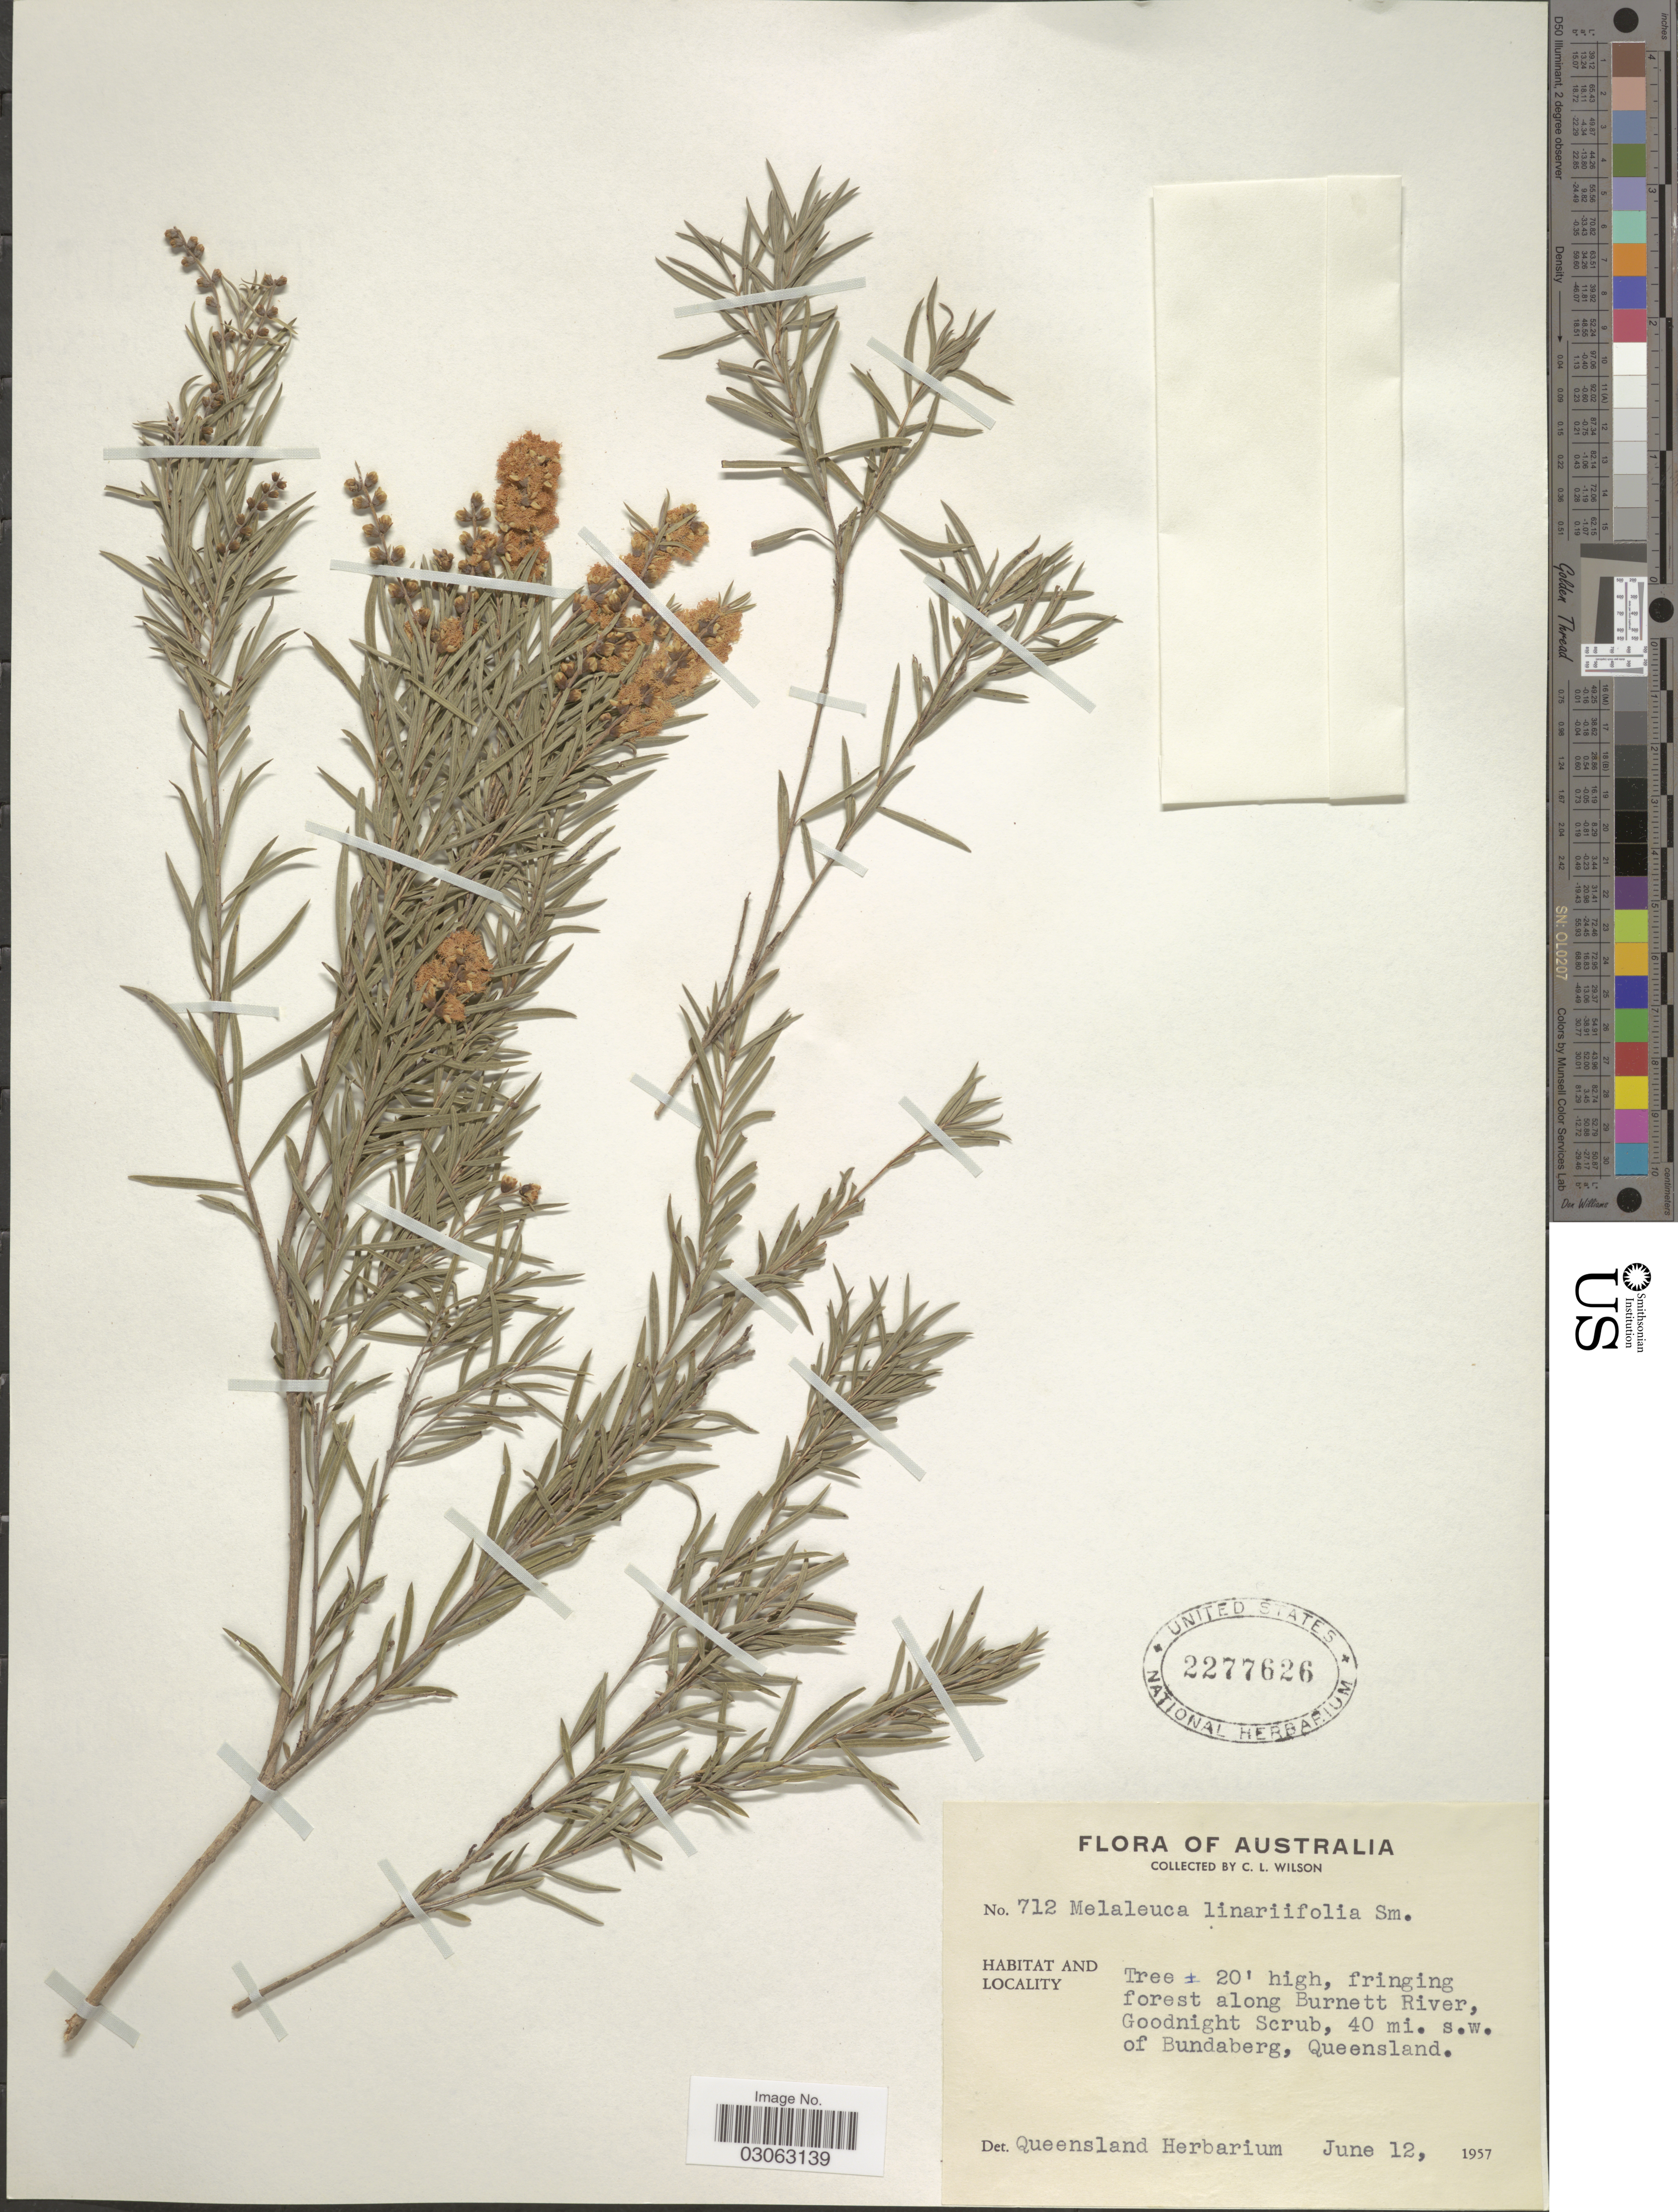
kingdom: Plantae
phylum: Tracheophyta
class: Magnoliopsida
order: Myrtales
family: Myrtaceae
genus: Melaleuca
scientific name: Melaleuca linariifolia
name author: Sm.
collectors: C. L. Wilson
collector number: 712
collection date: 1957-06-12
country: Australia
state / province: Queensland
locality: Along Burnett River, Goodnight Scrub, 40 mi. s.w. of Bundaberg.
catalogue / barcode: US 2277626